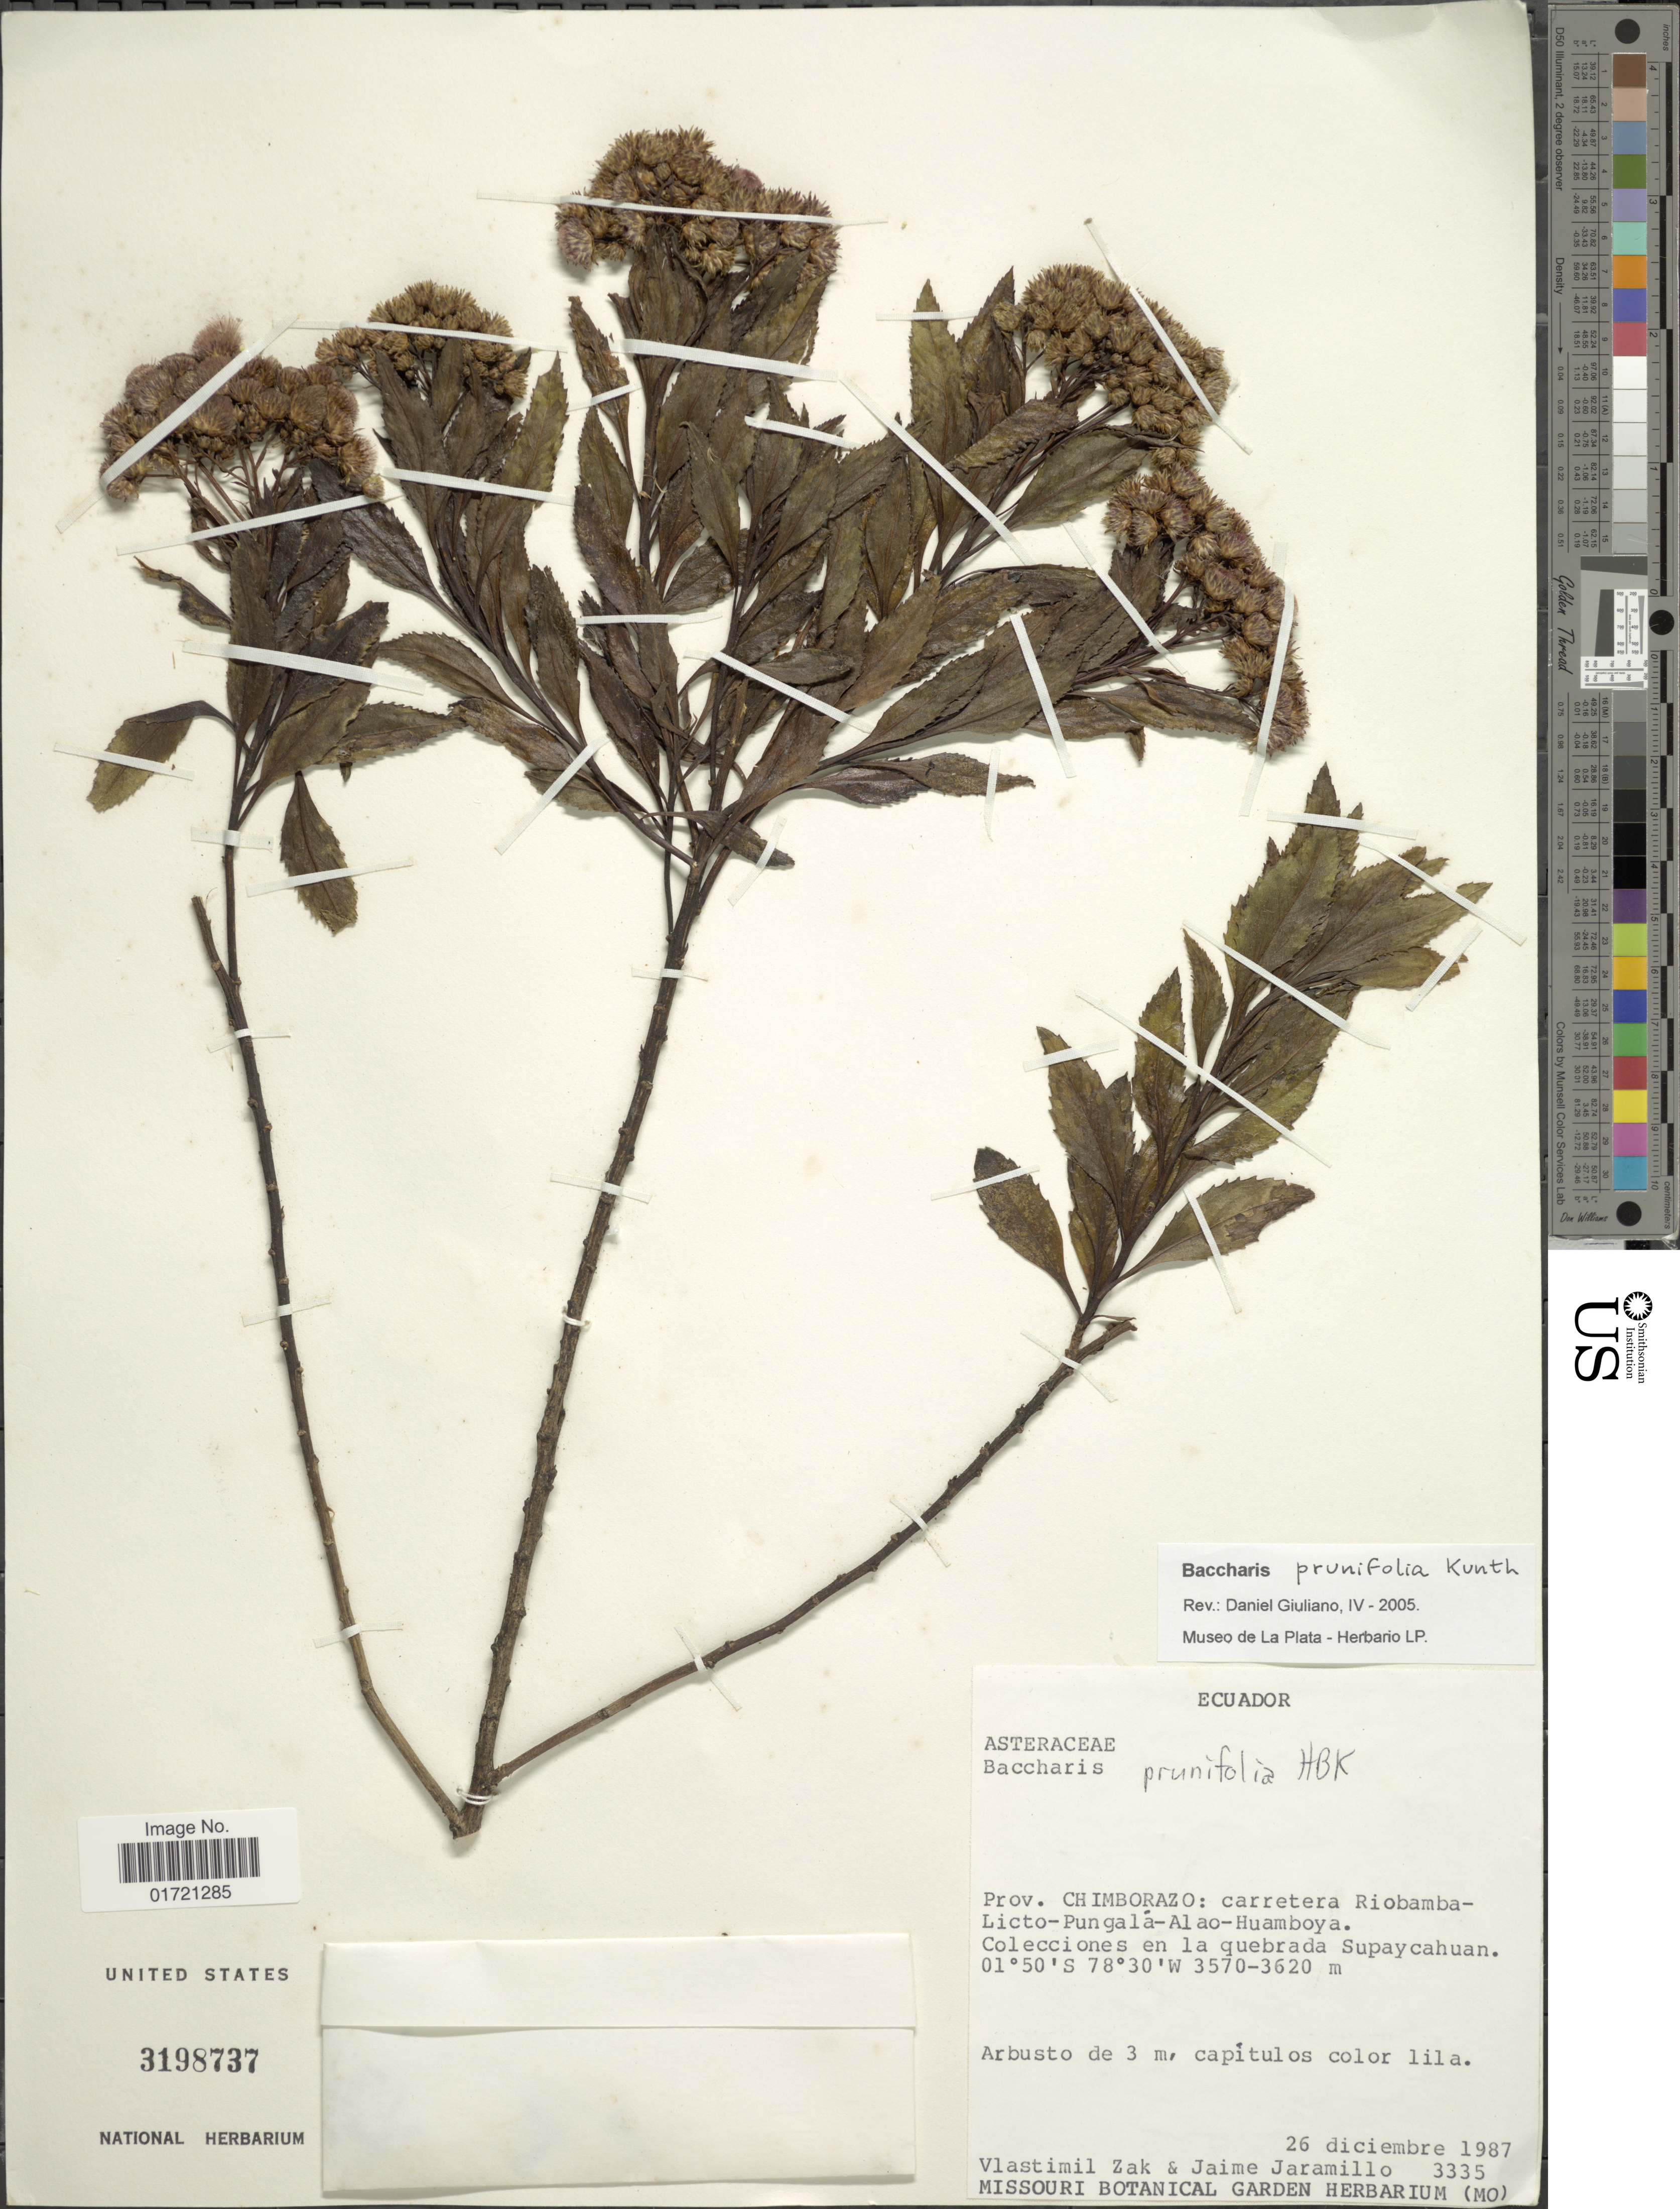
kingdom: Plantae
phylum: Tracheophyta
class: Magnoliopsida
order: Asterales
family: Asteraceae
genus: Baccharis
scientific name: Baccharis prunifolia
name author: Kunth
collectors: V. Zak & J. Jaramillo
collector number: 3335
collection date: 1987-12-26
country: Ecuador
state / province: Chimborazo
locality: Prov. Chimborazo: carretera Riobamba-Licto-Pungalá-Alao-Huamboya. Colecciones en la quebrada Supaycahuan.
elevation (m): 3570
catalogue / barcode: US 3198737